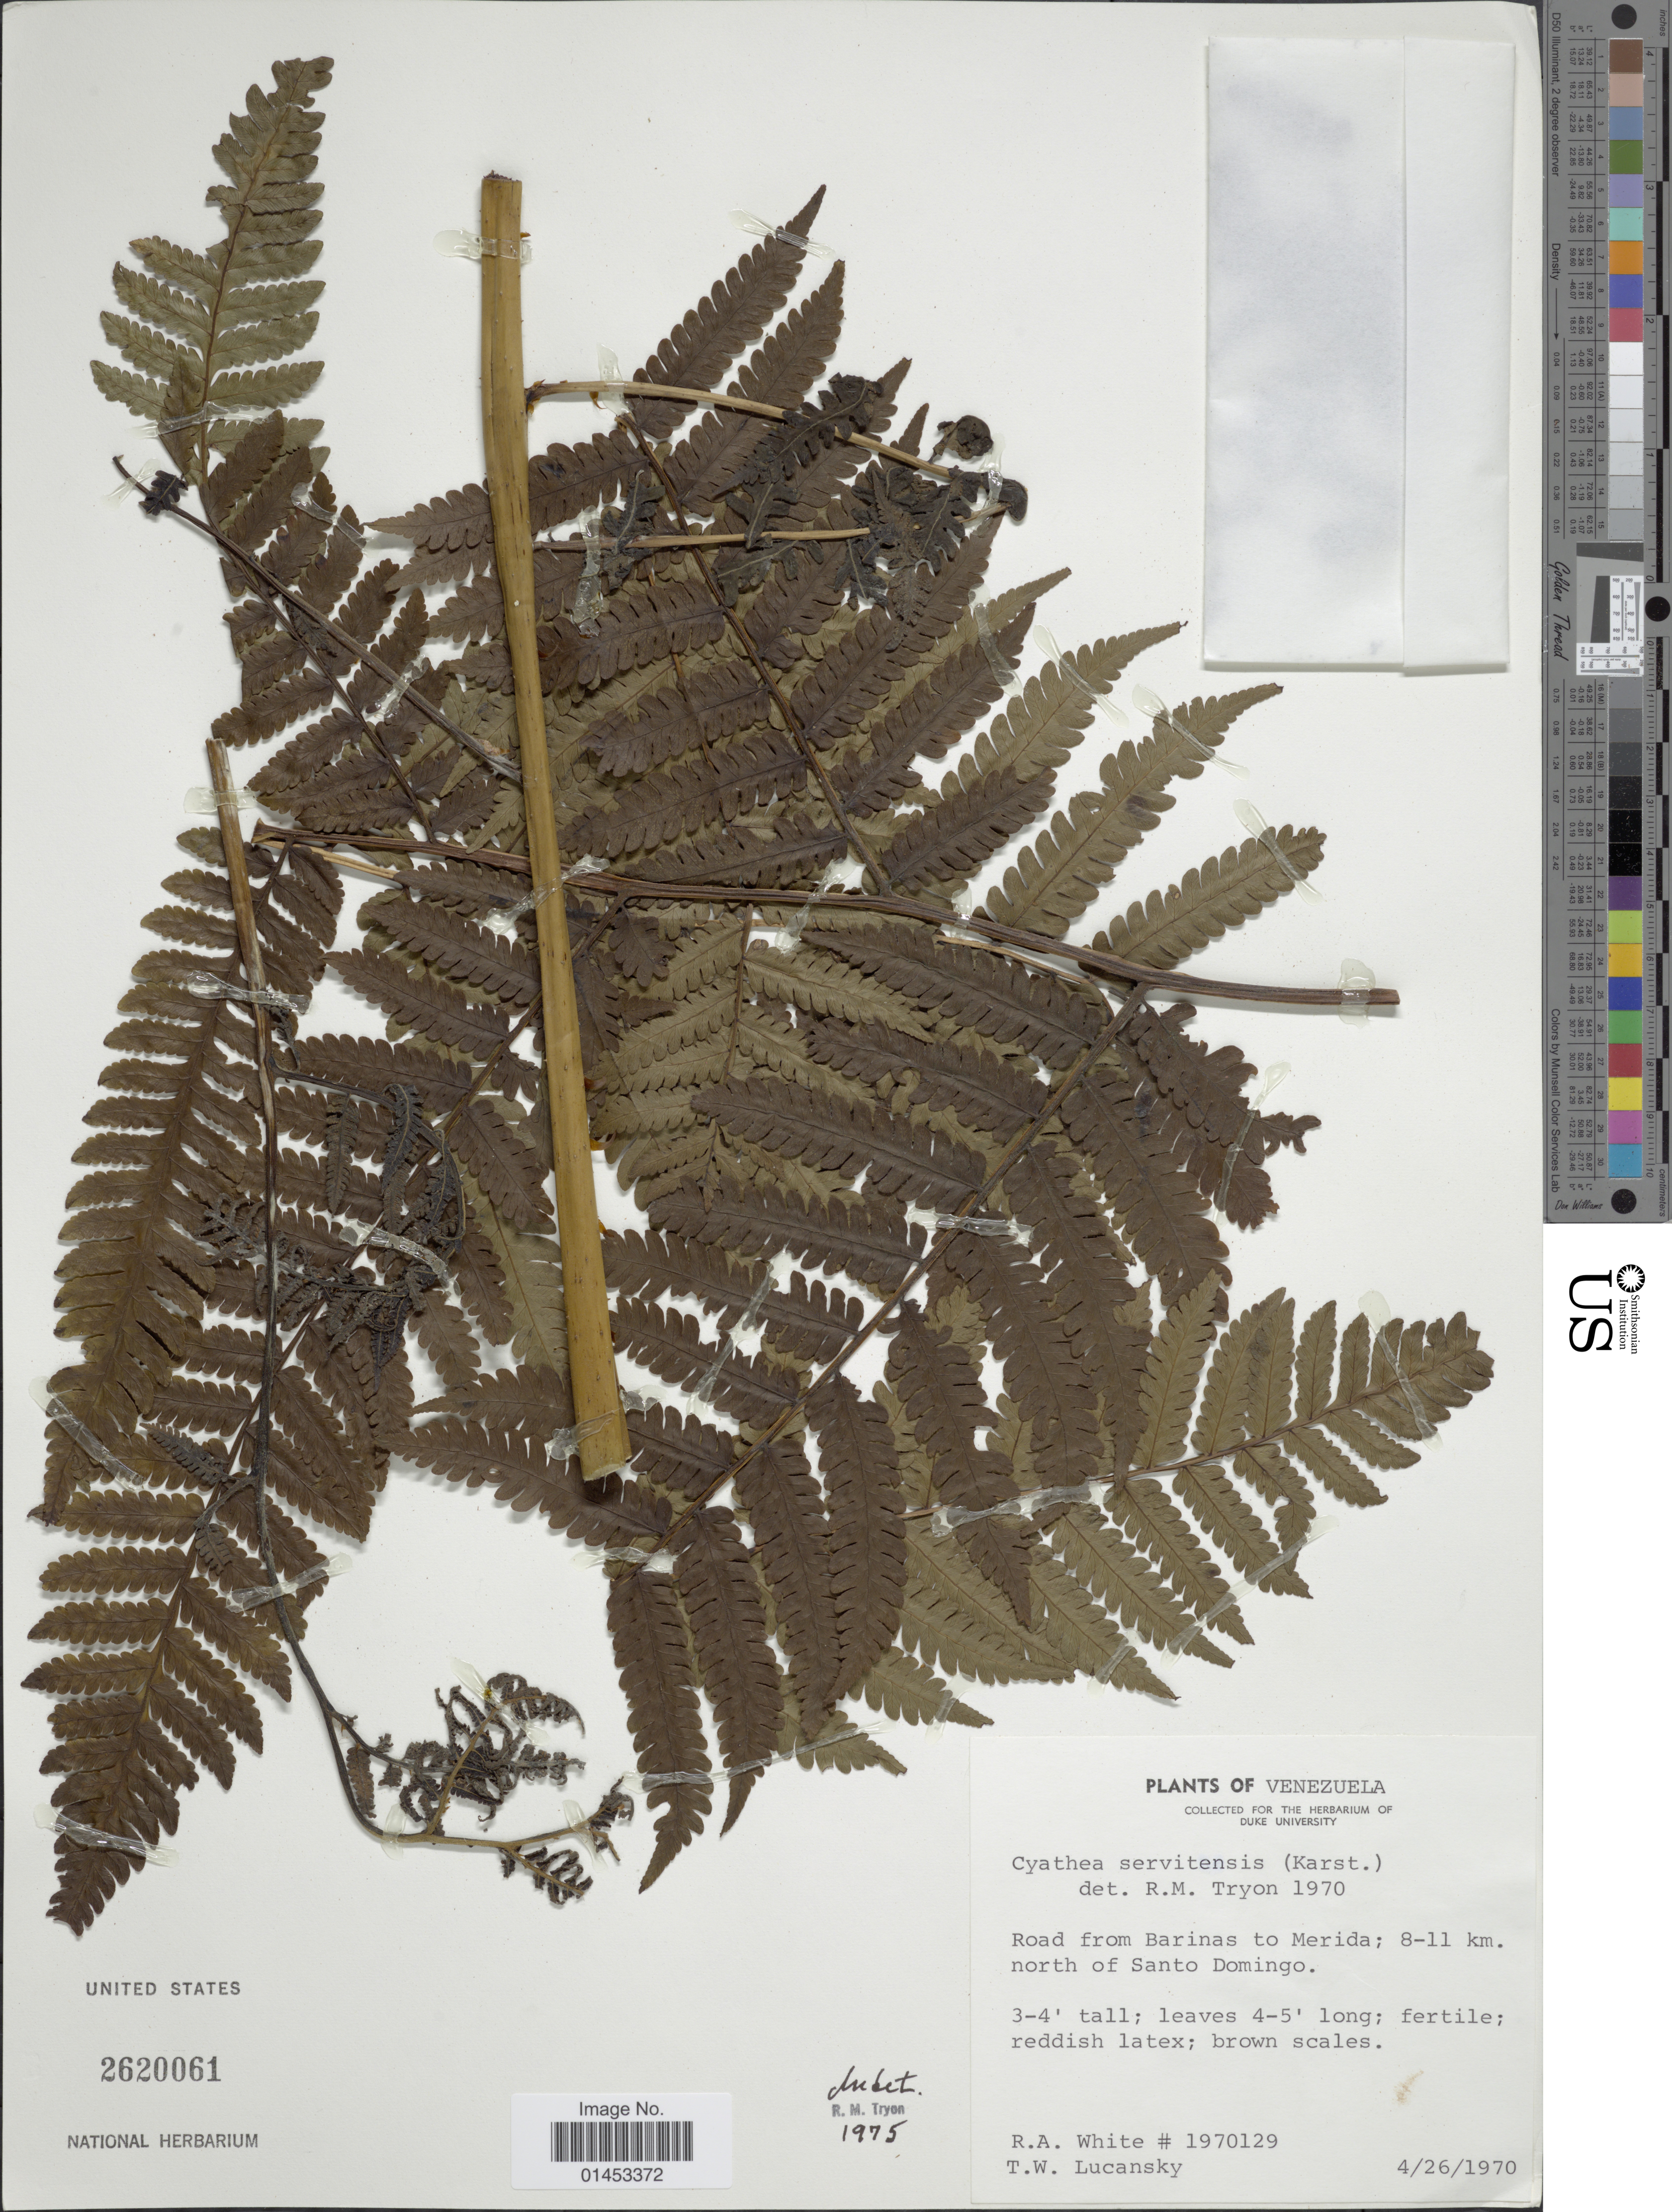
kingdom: Plantae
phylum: Tracheophyta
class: Polypodiopsida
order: Cyatheales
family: Cyatheaceae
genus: Cyathea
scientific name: Cyathea sp.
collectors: R. A. White & T. Lucansky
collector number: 1970129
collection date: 1970-04-26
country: Venezuela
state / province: Mérida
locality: Road from Barinas to Merida; 8-11 km north of Santo Domingo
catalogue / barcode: US 2620061